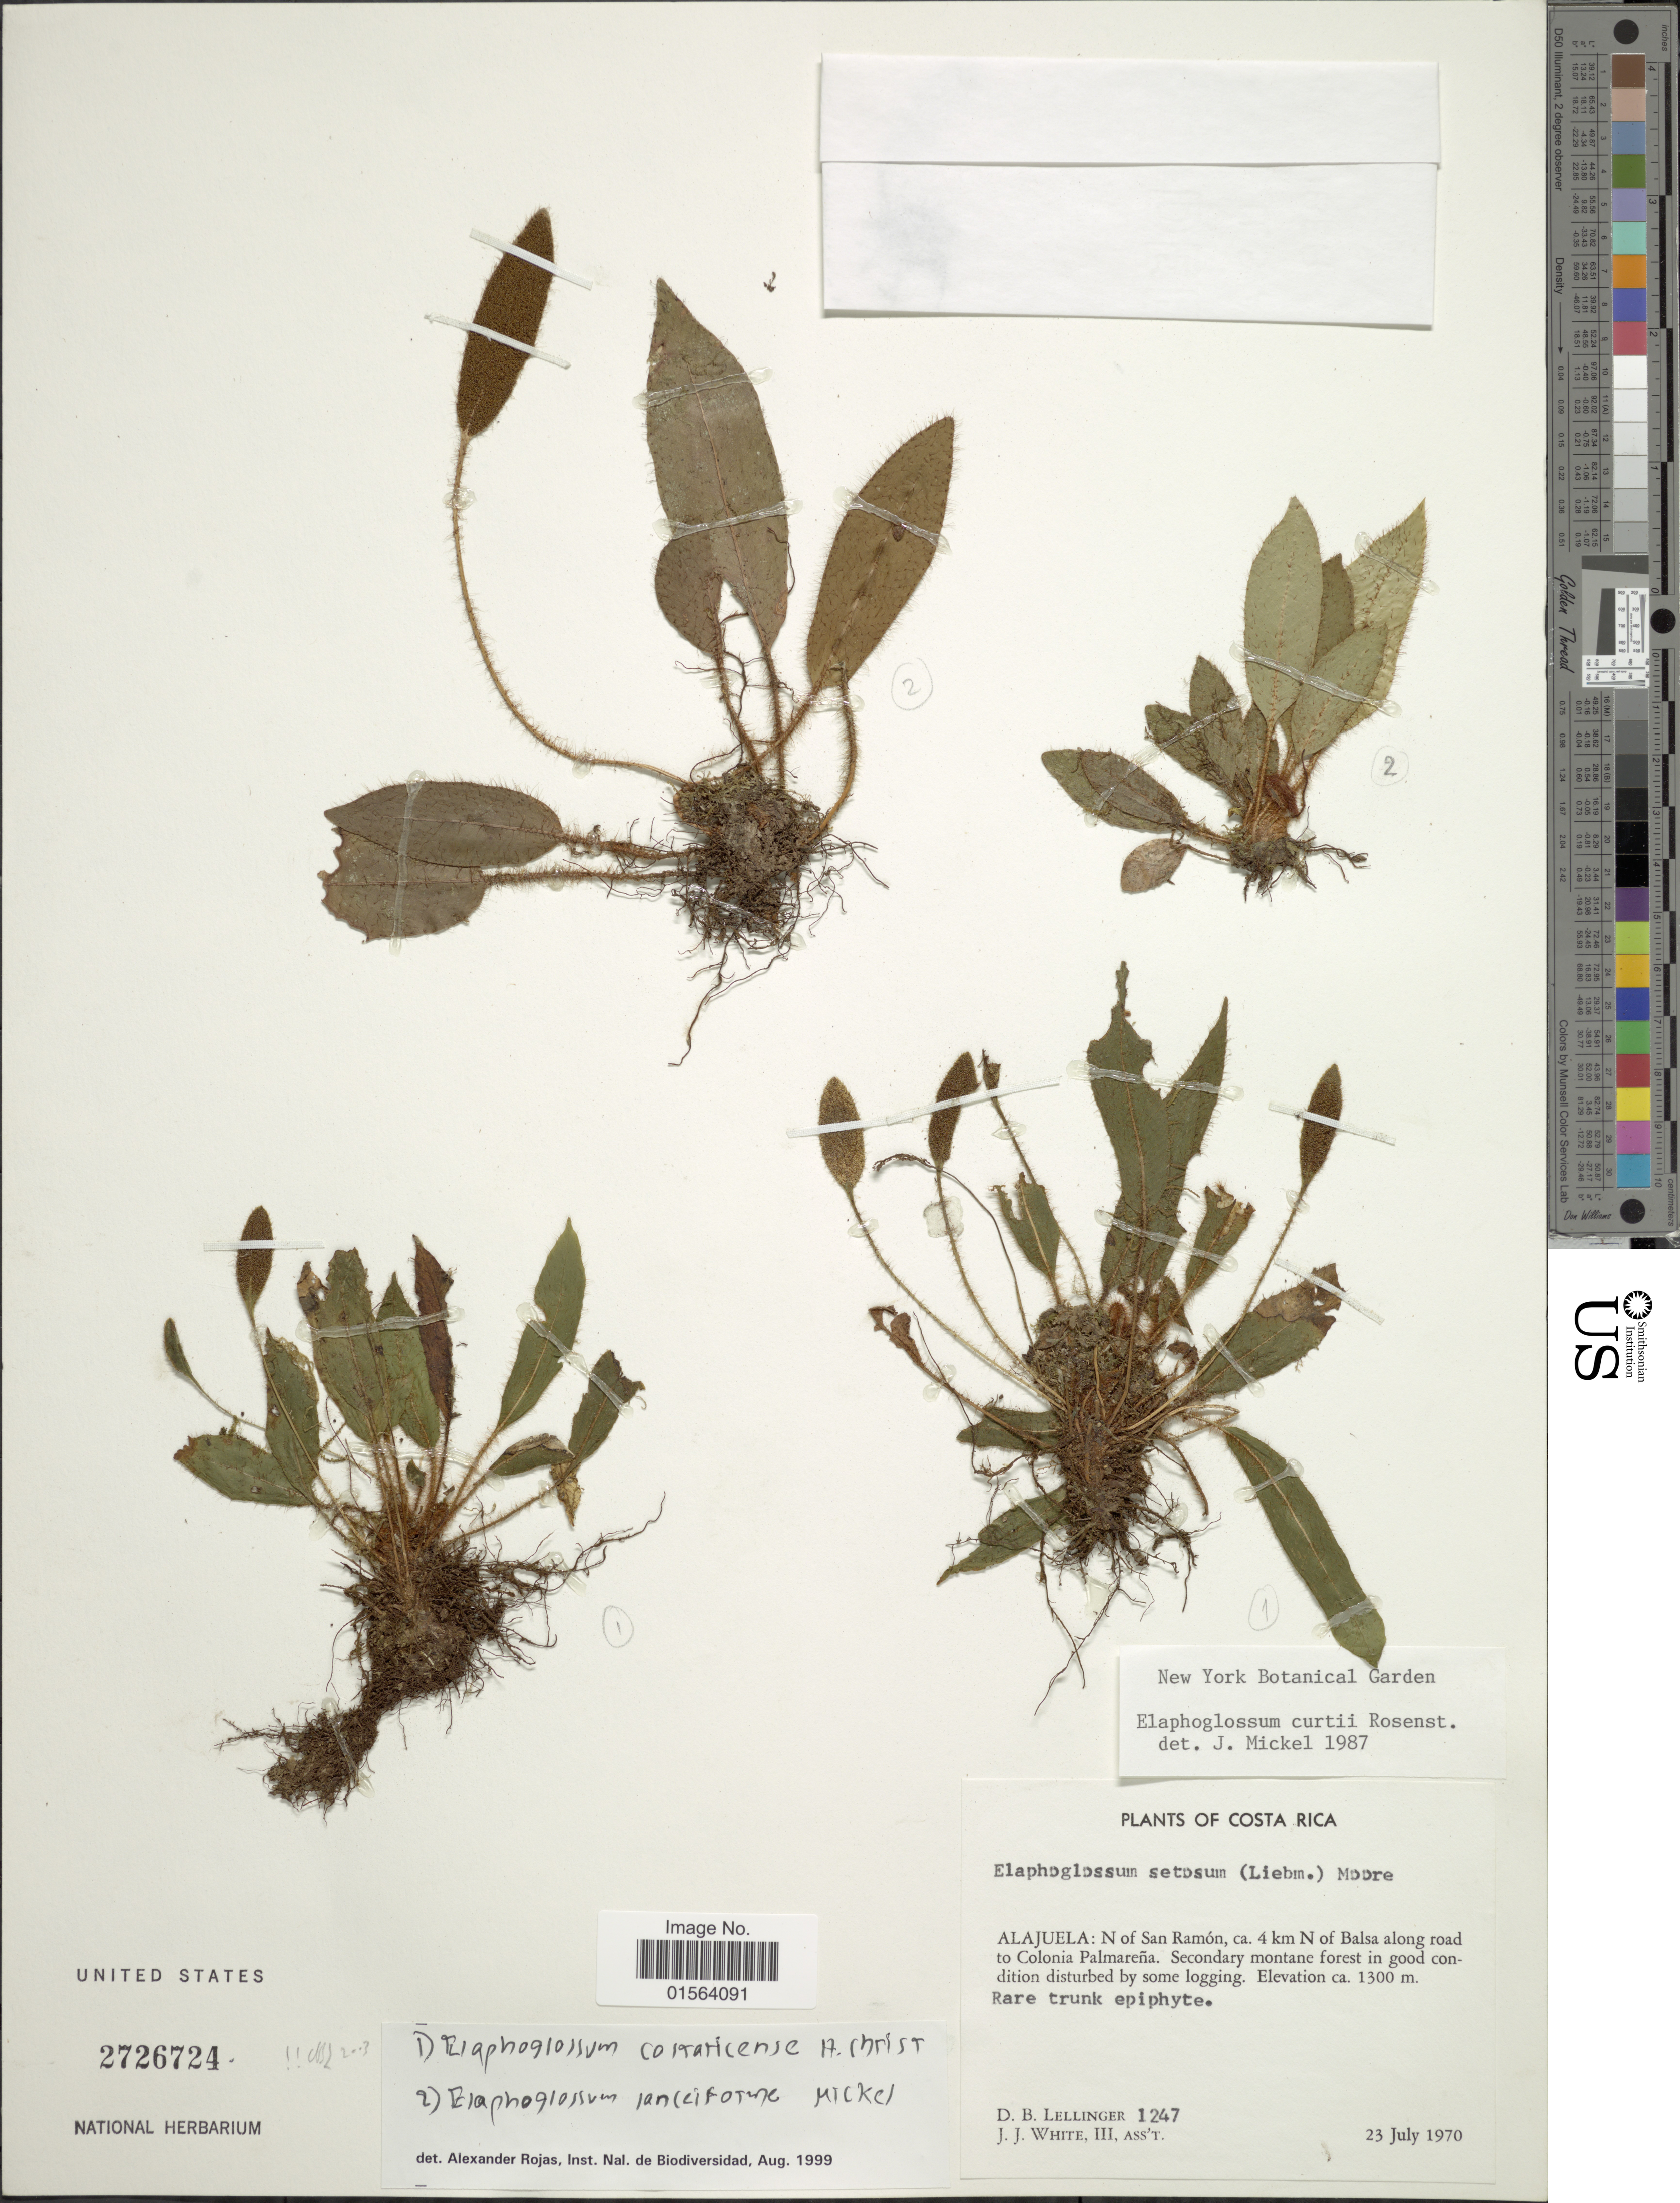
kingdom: Plantae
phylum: Tracheophyta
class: Polypodiopsida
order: Polypodiales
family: Dryopteridaceae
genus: Elaphoglossum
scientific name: Elaphoglossum lanceiforme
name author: Mickel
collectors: D. B. Lellinger & J. J. White III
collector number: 1247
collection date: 1970-07-23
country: Costa Rica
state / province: Alajuela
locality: Alajuela: N of San Ramon, ca 4 km N of Balsa along road to Colonia Palmarena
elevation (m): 1300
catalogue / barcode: US 2726724